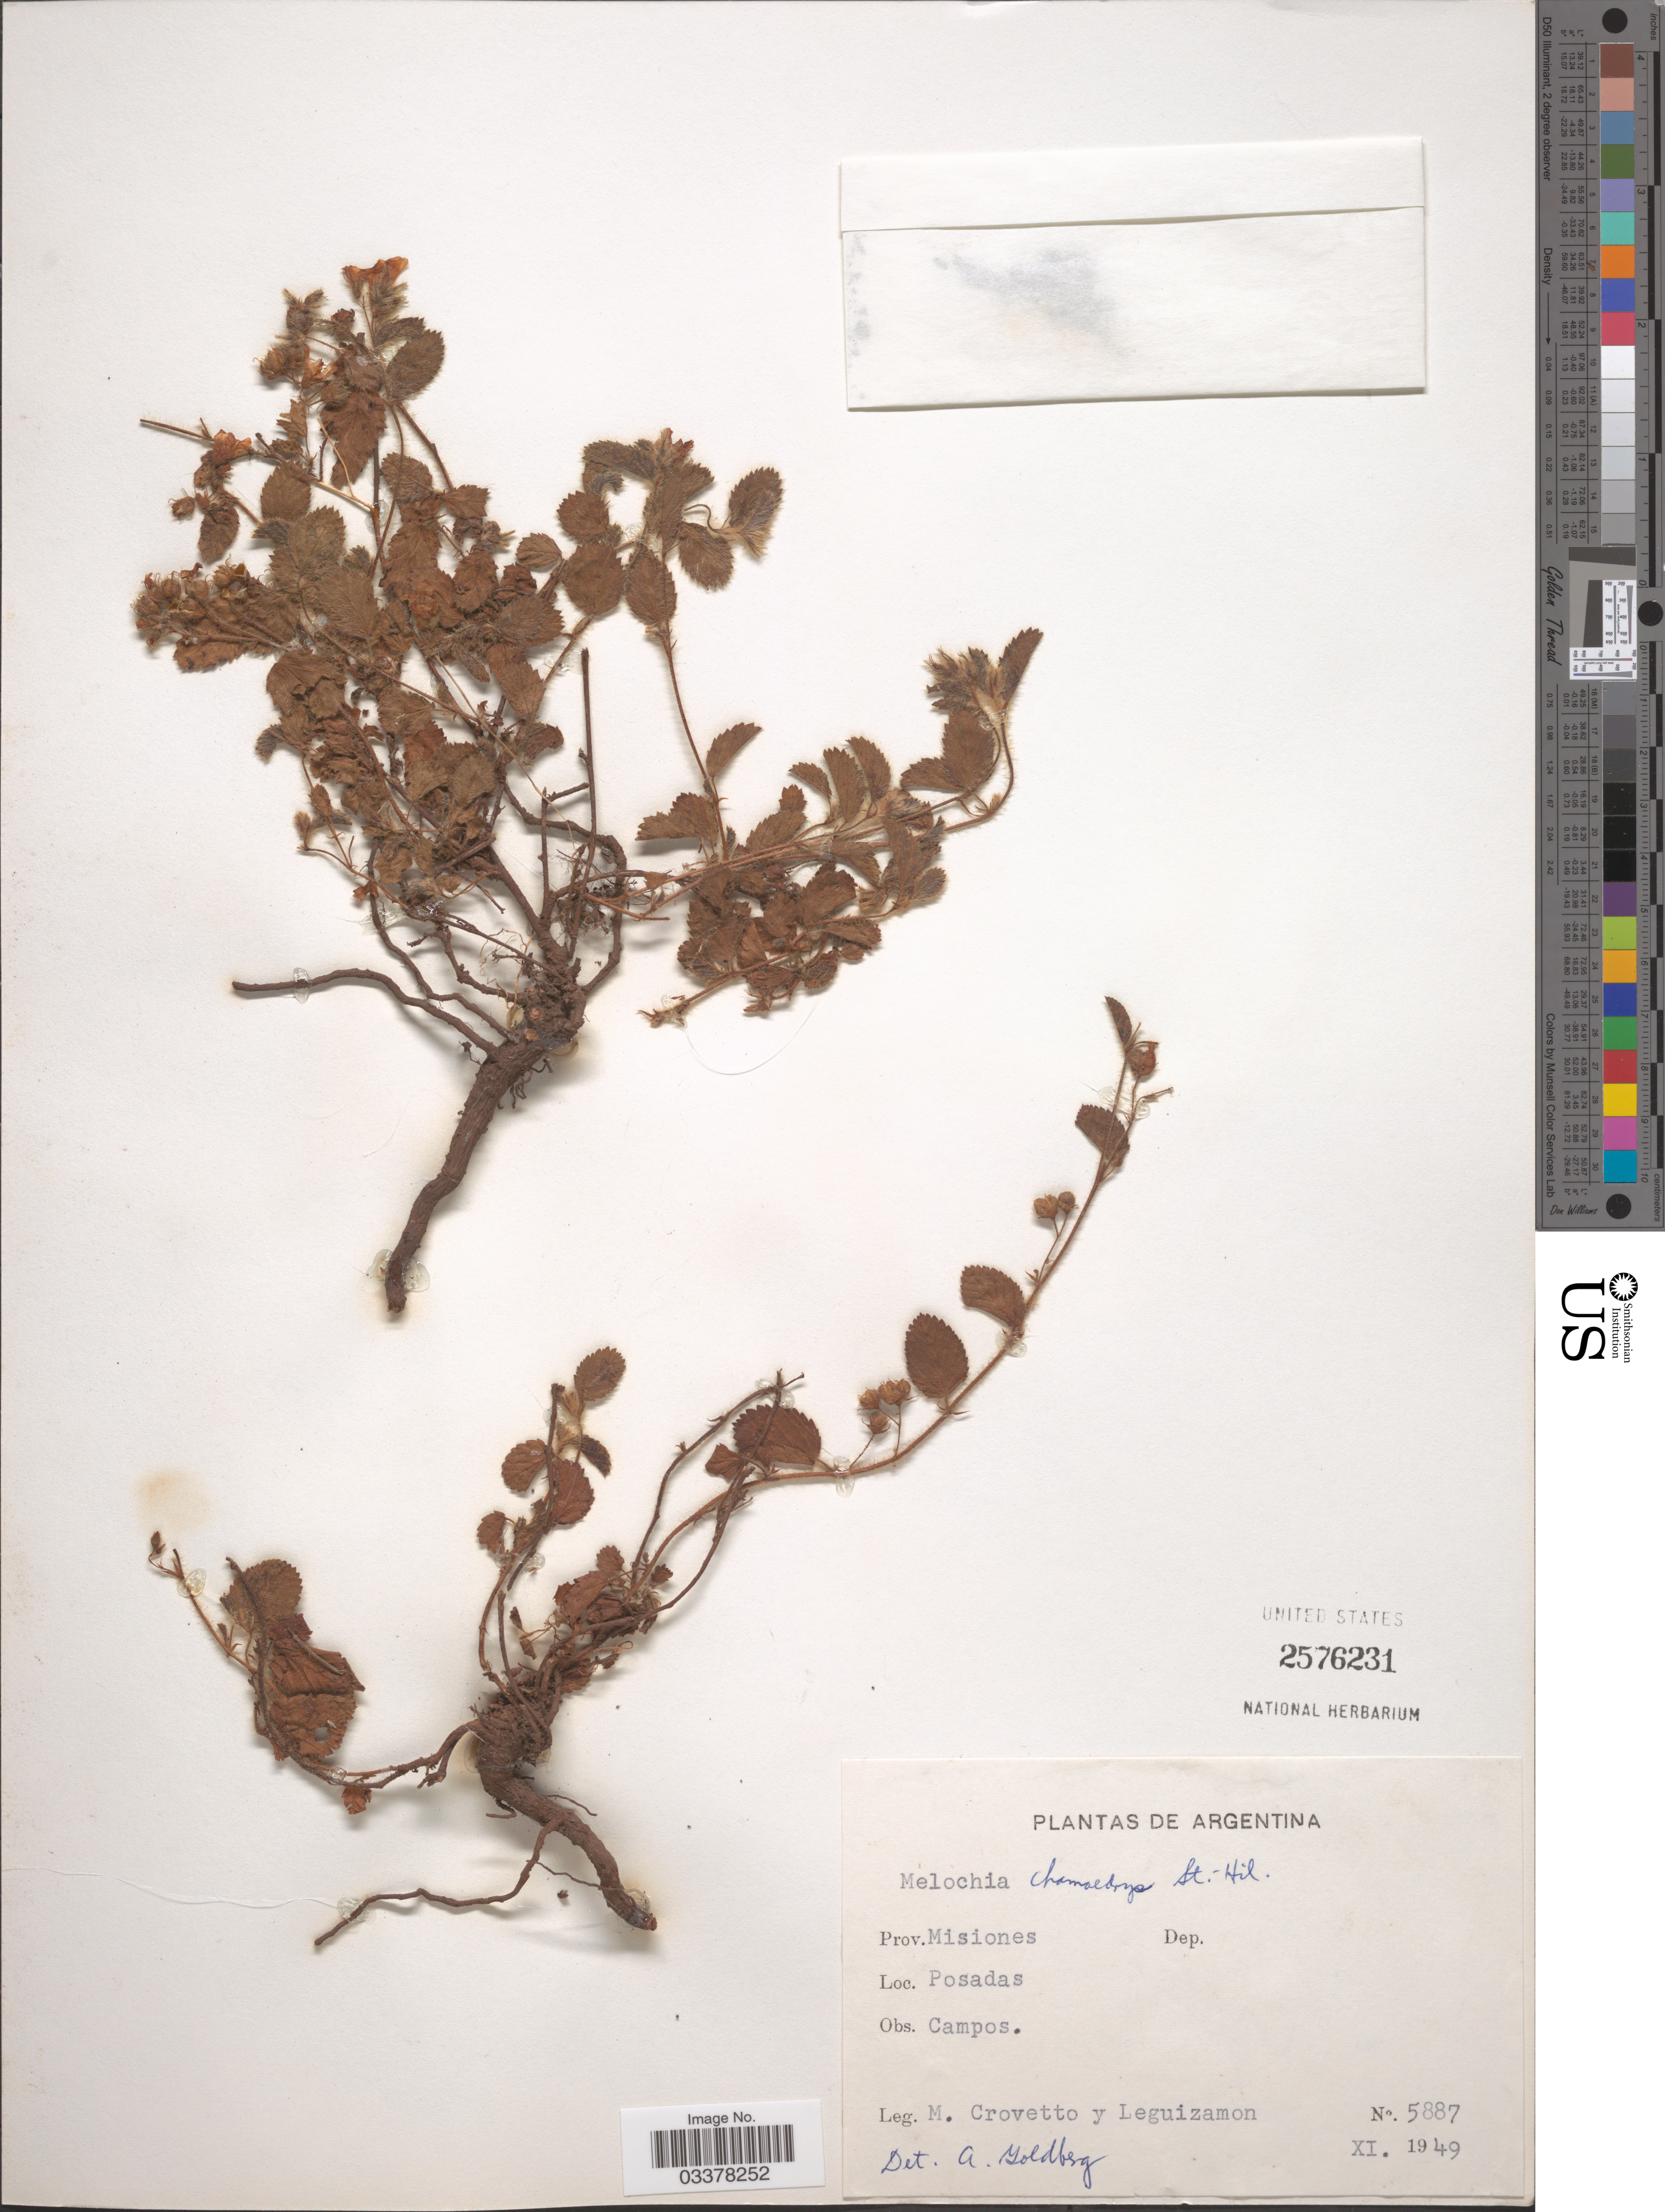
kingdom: Plantae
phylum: Tracheophyta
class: Magnoliopsida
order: Malvales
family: Malvaceae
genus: Melochia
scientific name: Melochia chamaedrys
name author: A. St.-Hil.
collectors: M. Crovetto & Leguizamón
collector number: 5887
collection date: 1949-11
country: Argentina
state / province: Misiones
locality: Posadas.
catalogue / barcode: US 2576231